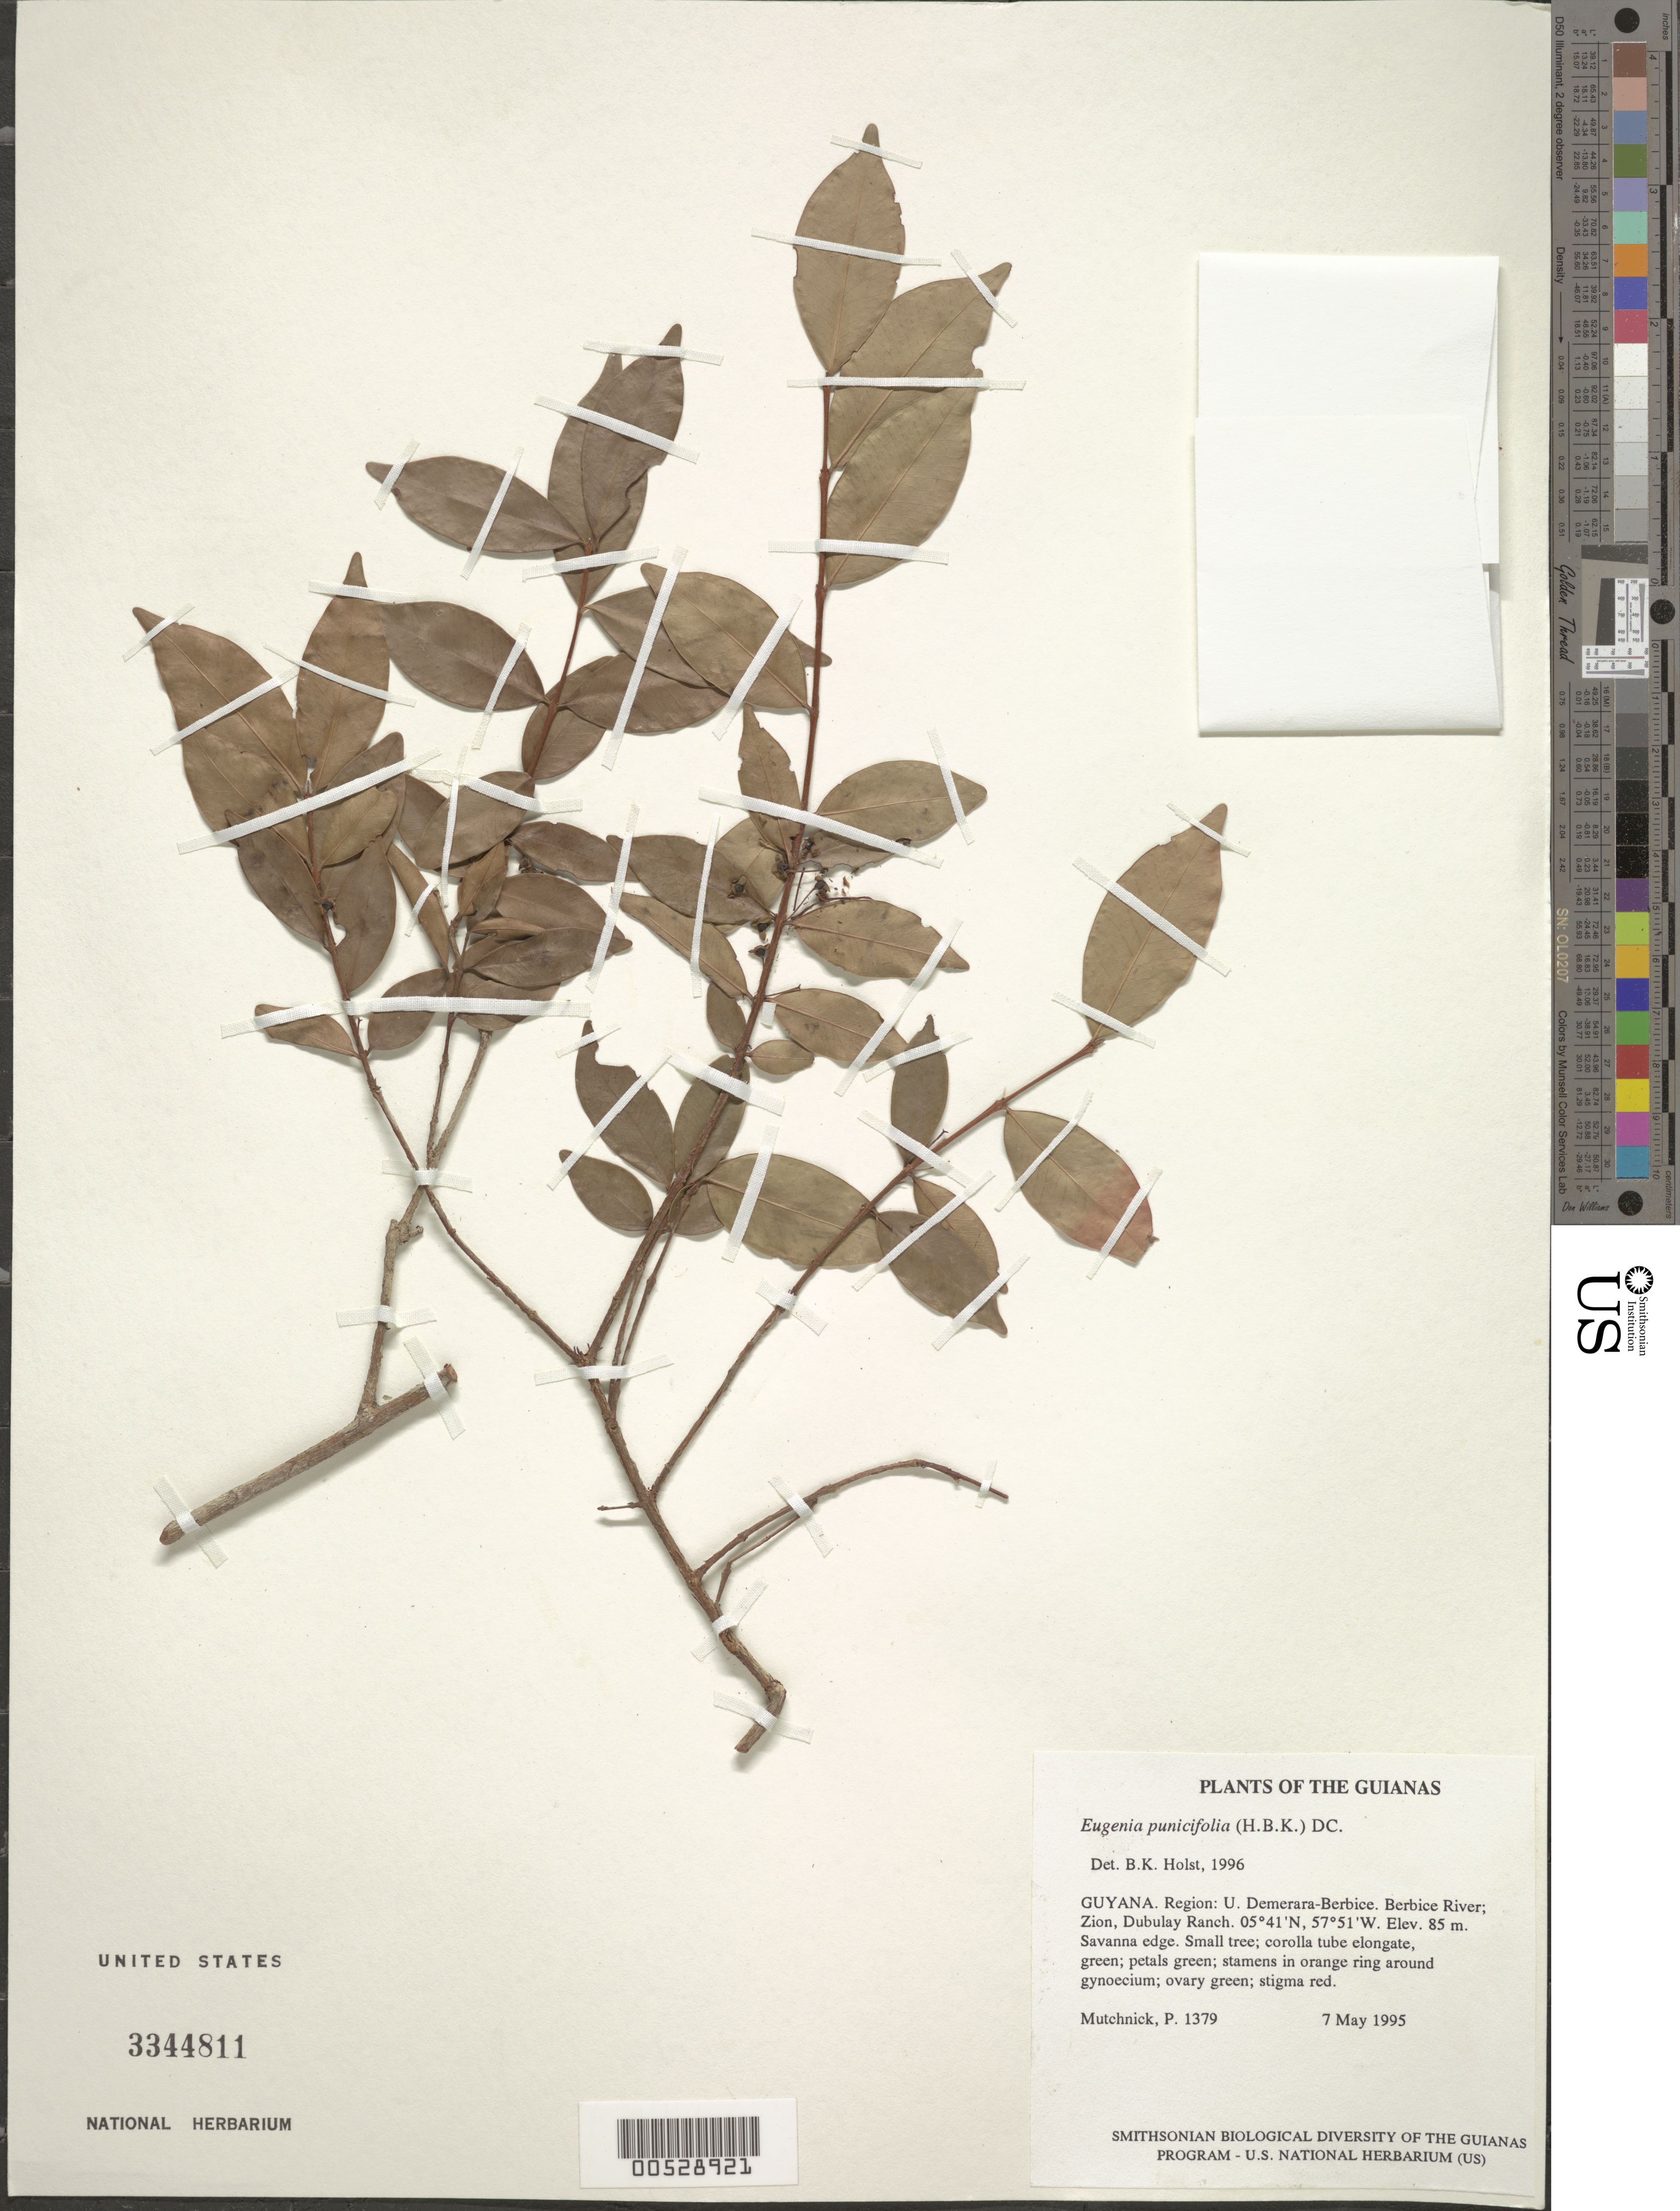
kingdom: Plantae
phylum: Tracheophyta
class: Magnoliopsida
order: Myrtales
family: Myrtaceae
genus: Eugenia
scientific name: Eugenia punicifolia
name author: (Kunth) DC.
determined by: Holst, Bruce K.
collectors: P. Mutchnick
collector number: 1379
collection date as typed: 7 May 1995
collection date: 1995-05-07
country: Guyana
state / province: U. Demerara-Berbice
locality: Berbice River; Zion, Dubulay Ranch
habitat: Savanna edge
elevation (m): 85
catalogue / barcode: US 3344811